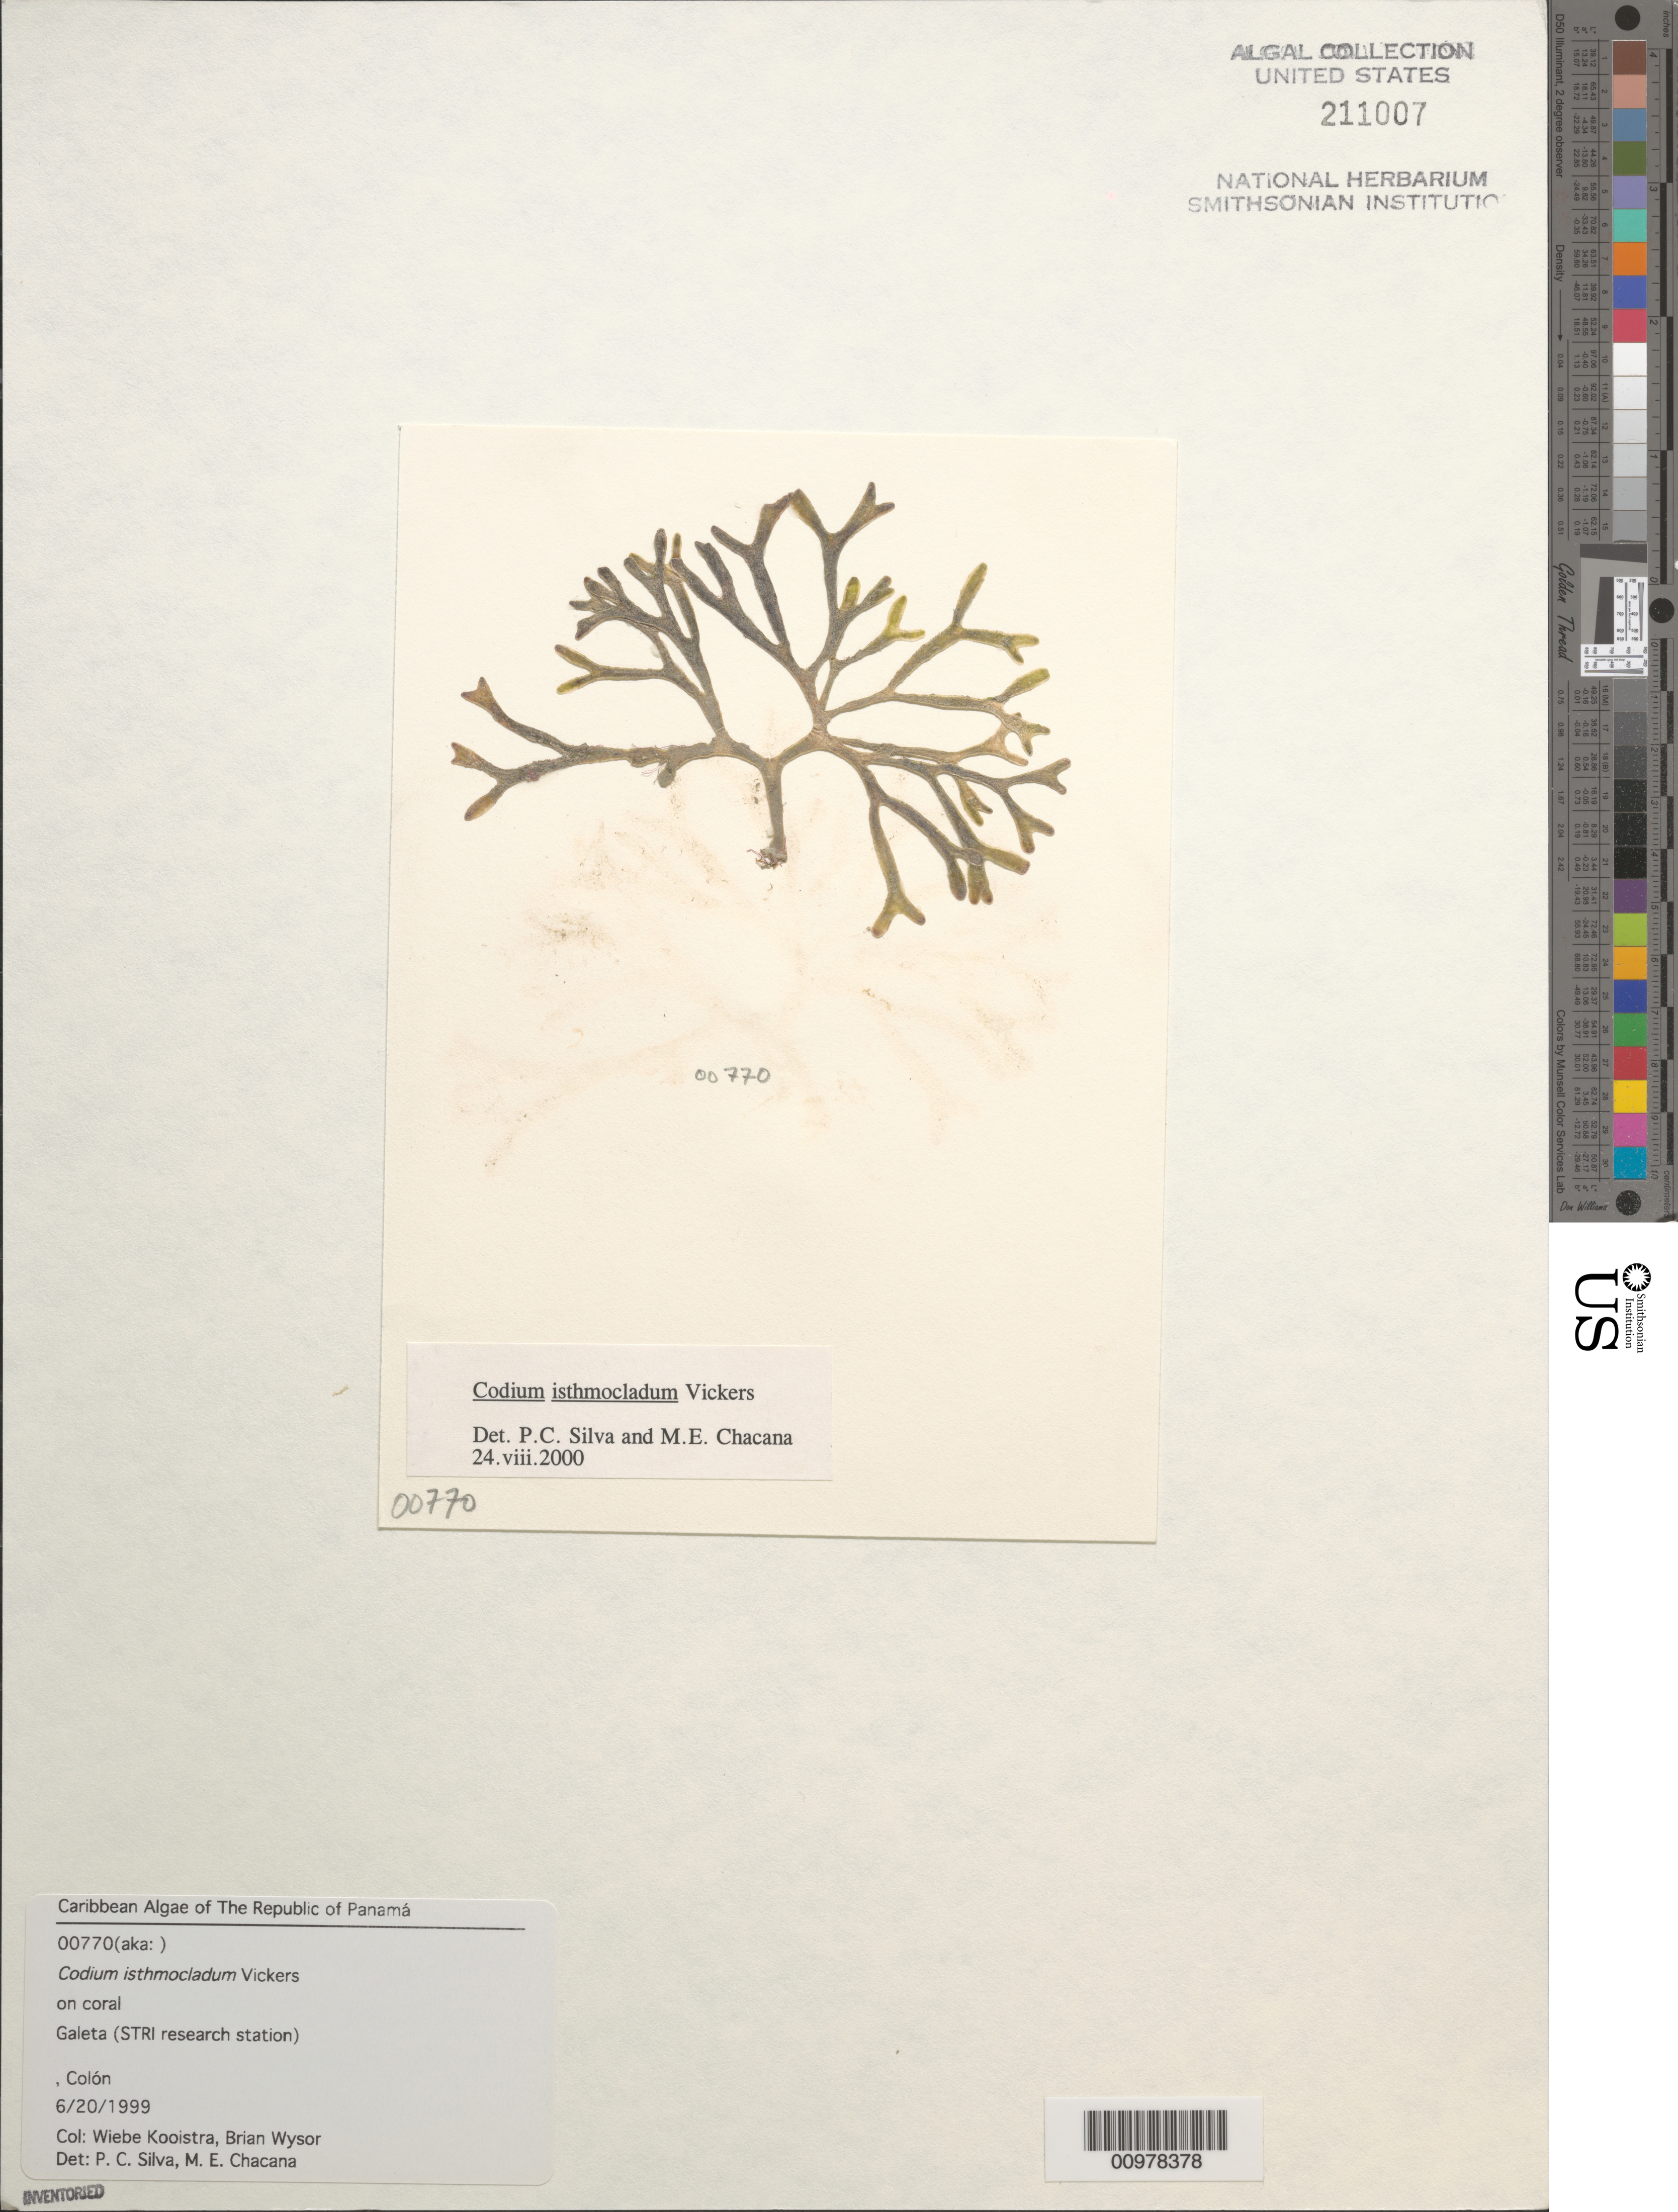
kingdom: Plantae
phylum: Chlorophyta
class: Ulvophyceae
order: Bryopsidales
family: Codiaceae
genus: Codium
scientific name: Codium isthmocladum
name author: Vickers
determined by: Pedroche, F. F.; Silva, P. C.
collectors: B. Wysor & W. Kooistra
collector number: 00770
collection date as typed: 20 Jun 1999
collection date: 1999-06-20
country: Panama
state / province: Colón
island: Galeta Island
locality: STRI (Smithsonian Tropical Research Institute) research station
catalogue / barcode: US 211007